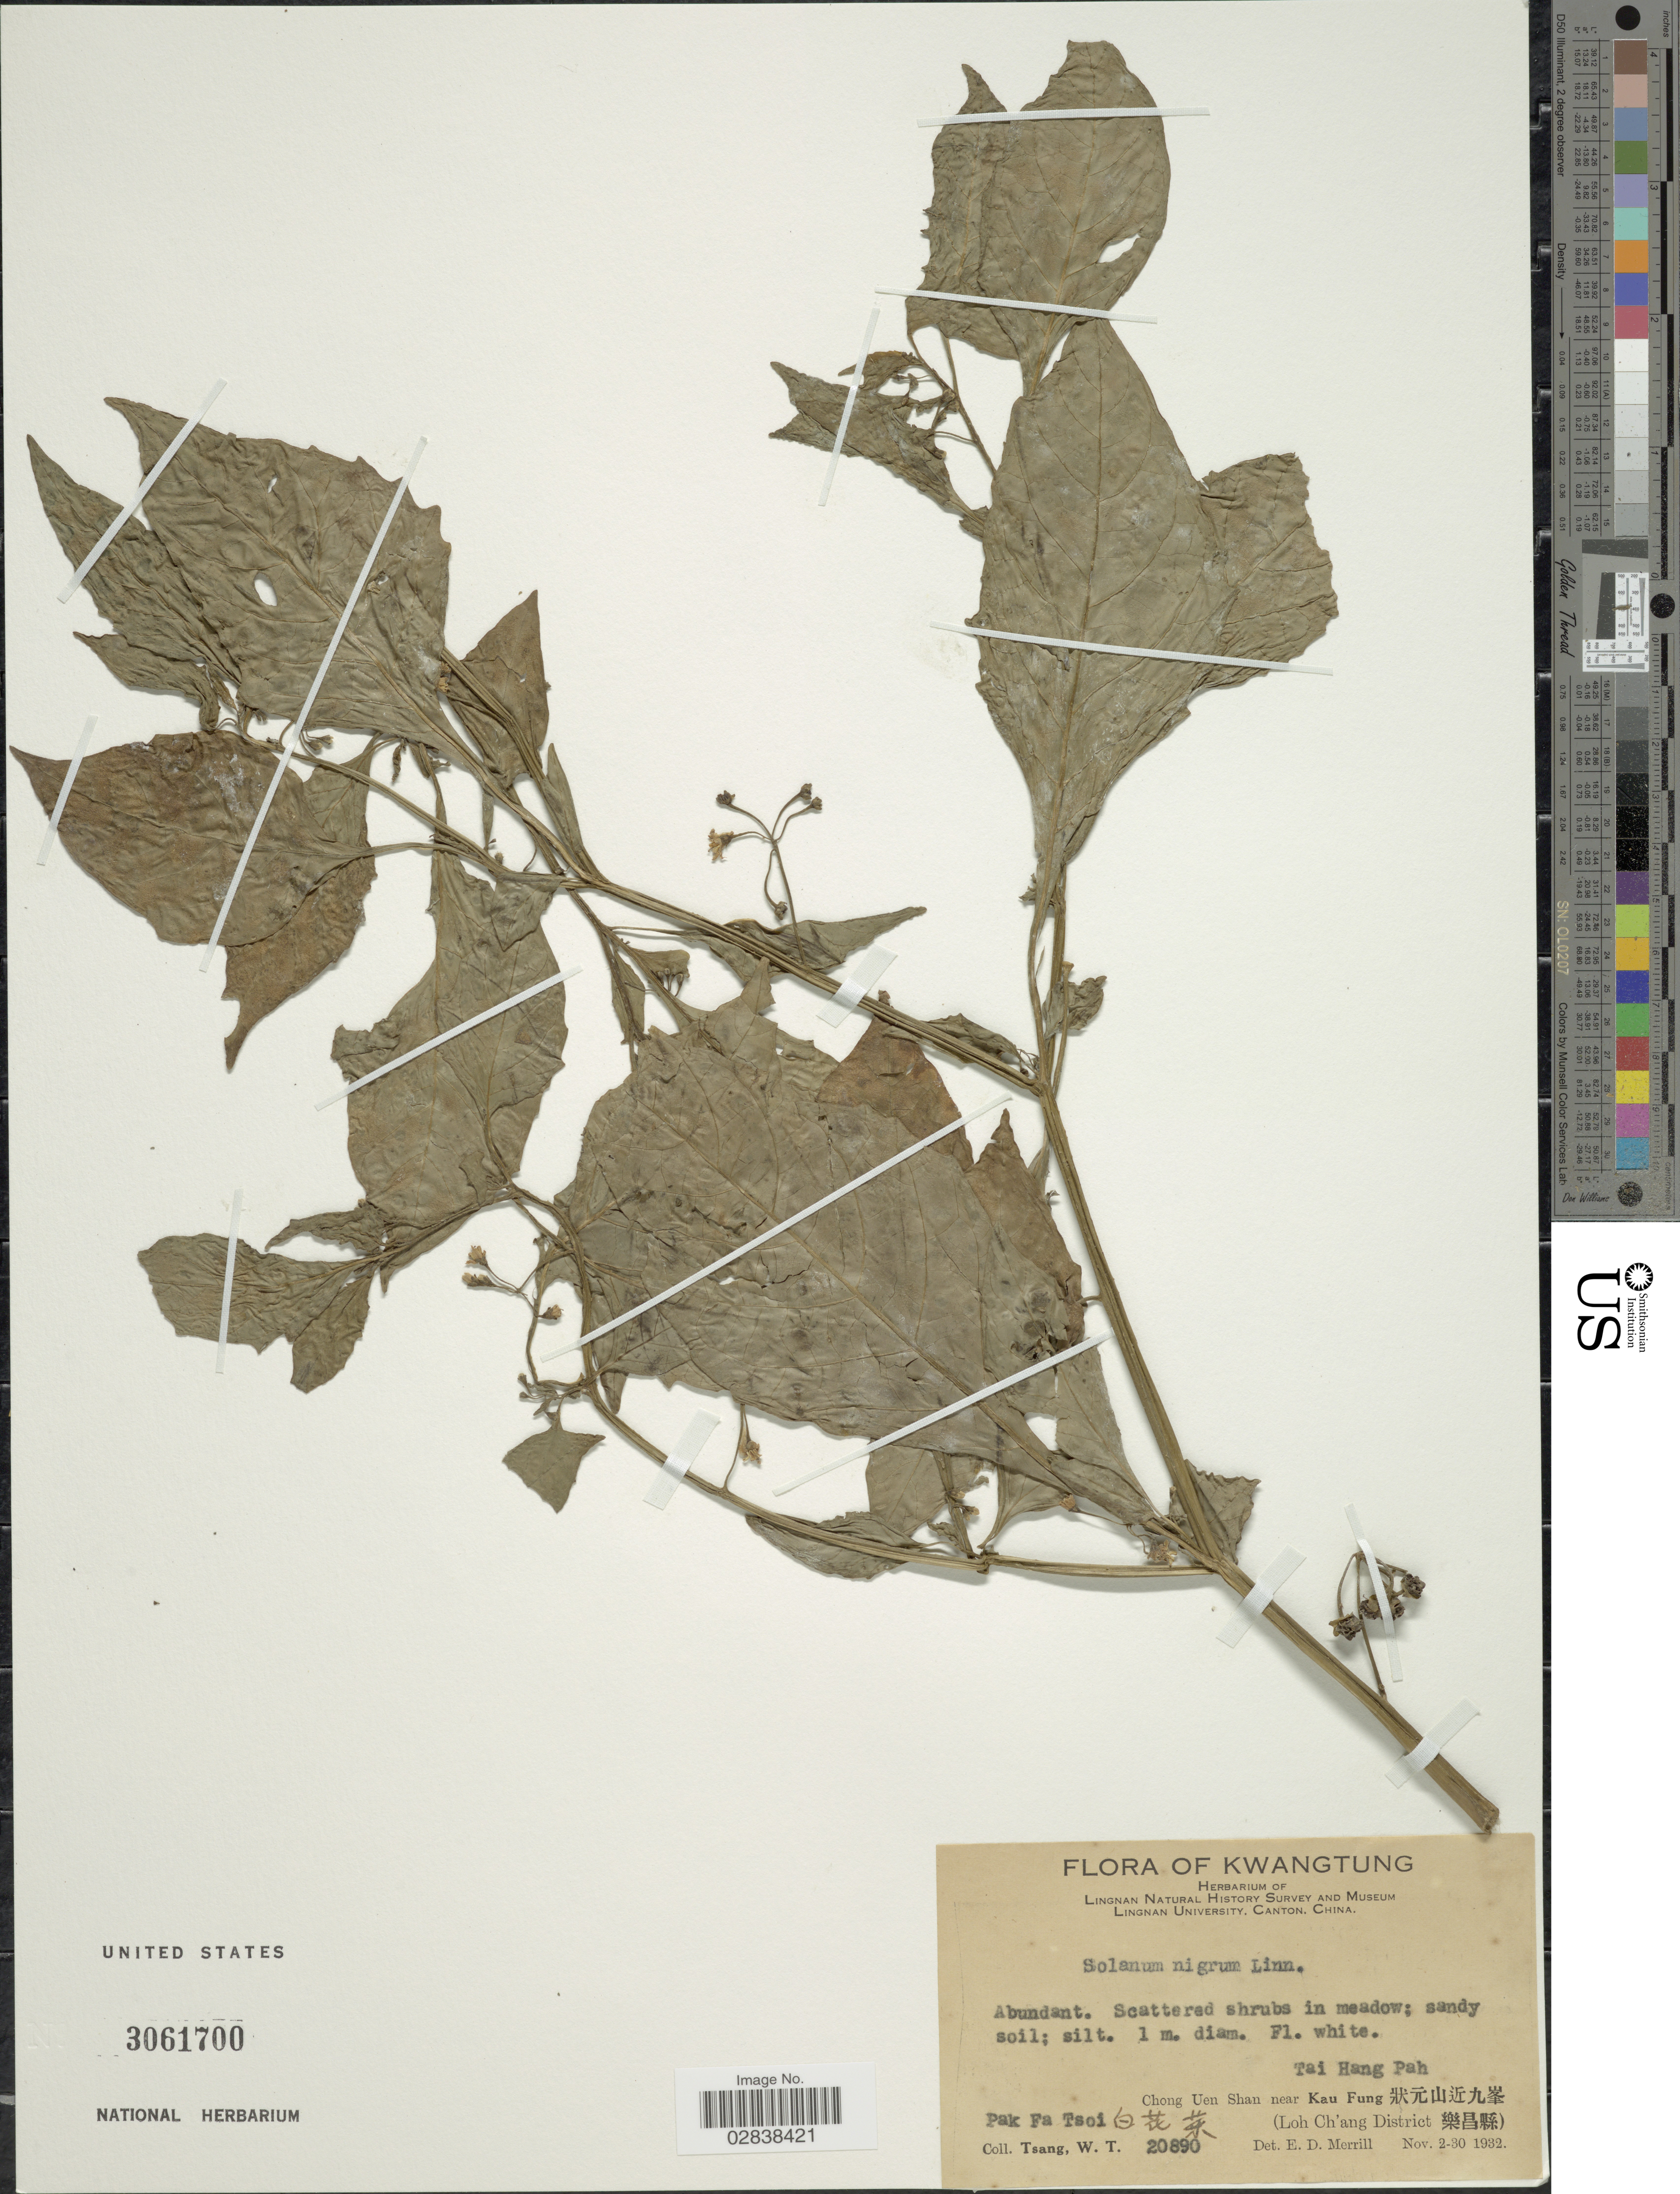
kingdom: Plantae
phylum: Tracheophyta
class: Magnoliopsida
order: Solanales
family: Solanaceae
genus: Solanum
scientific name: Solanum nigrum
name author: L.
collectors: W. T. Tsang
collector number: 20890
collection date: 1932-11-02/1932-11-30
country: China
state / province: Guangdong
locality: Kwangtung, Tai Hang Pah, Chong Uen Shan near Kau Fung (Loh Ch'ang District). Pak Fa Tsoi.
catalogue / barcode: US 3061700